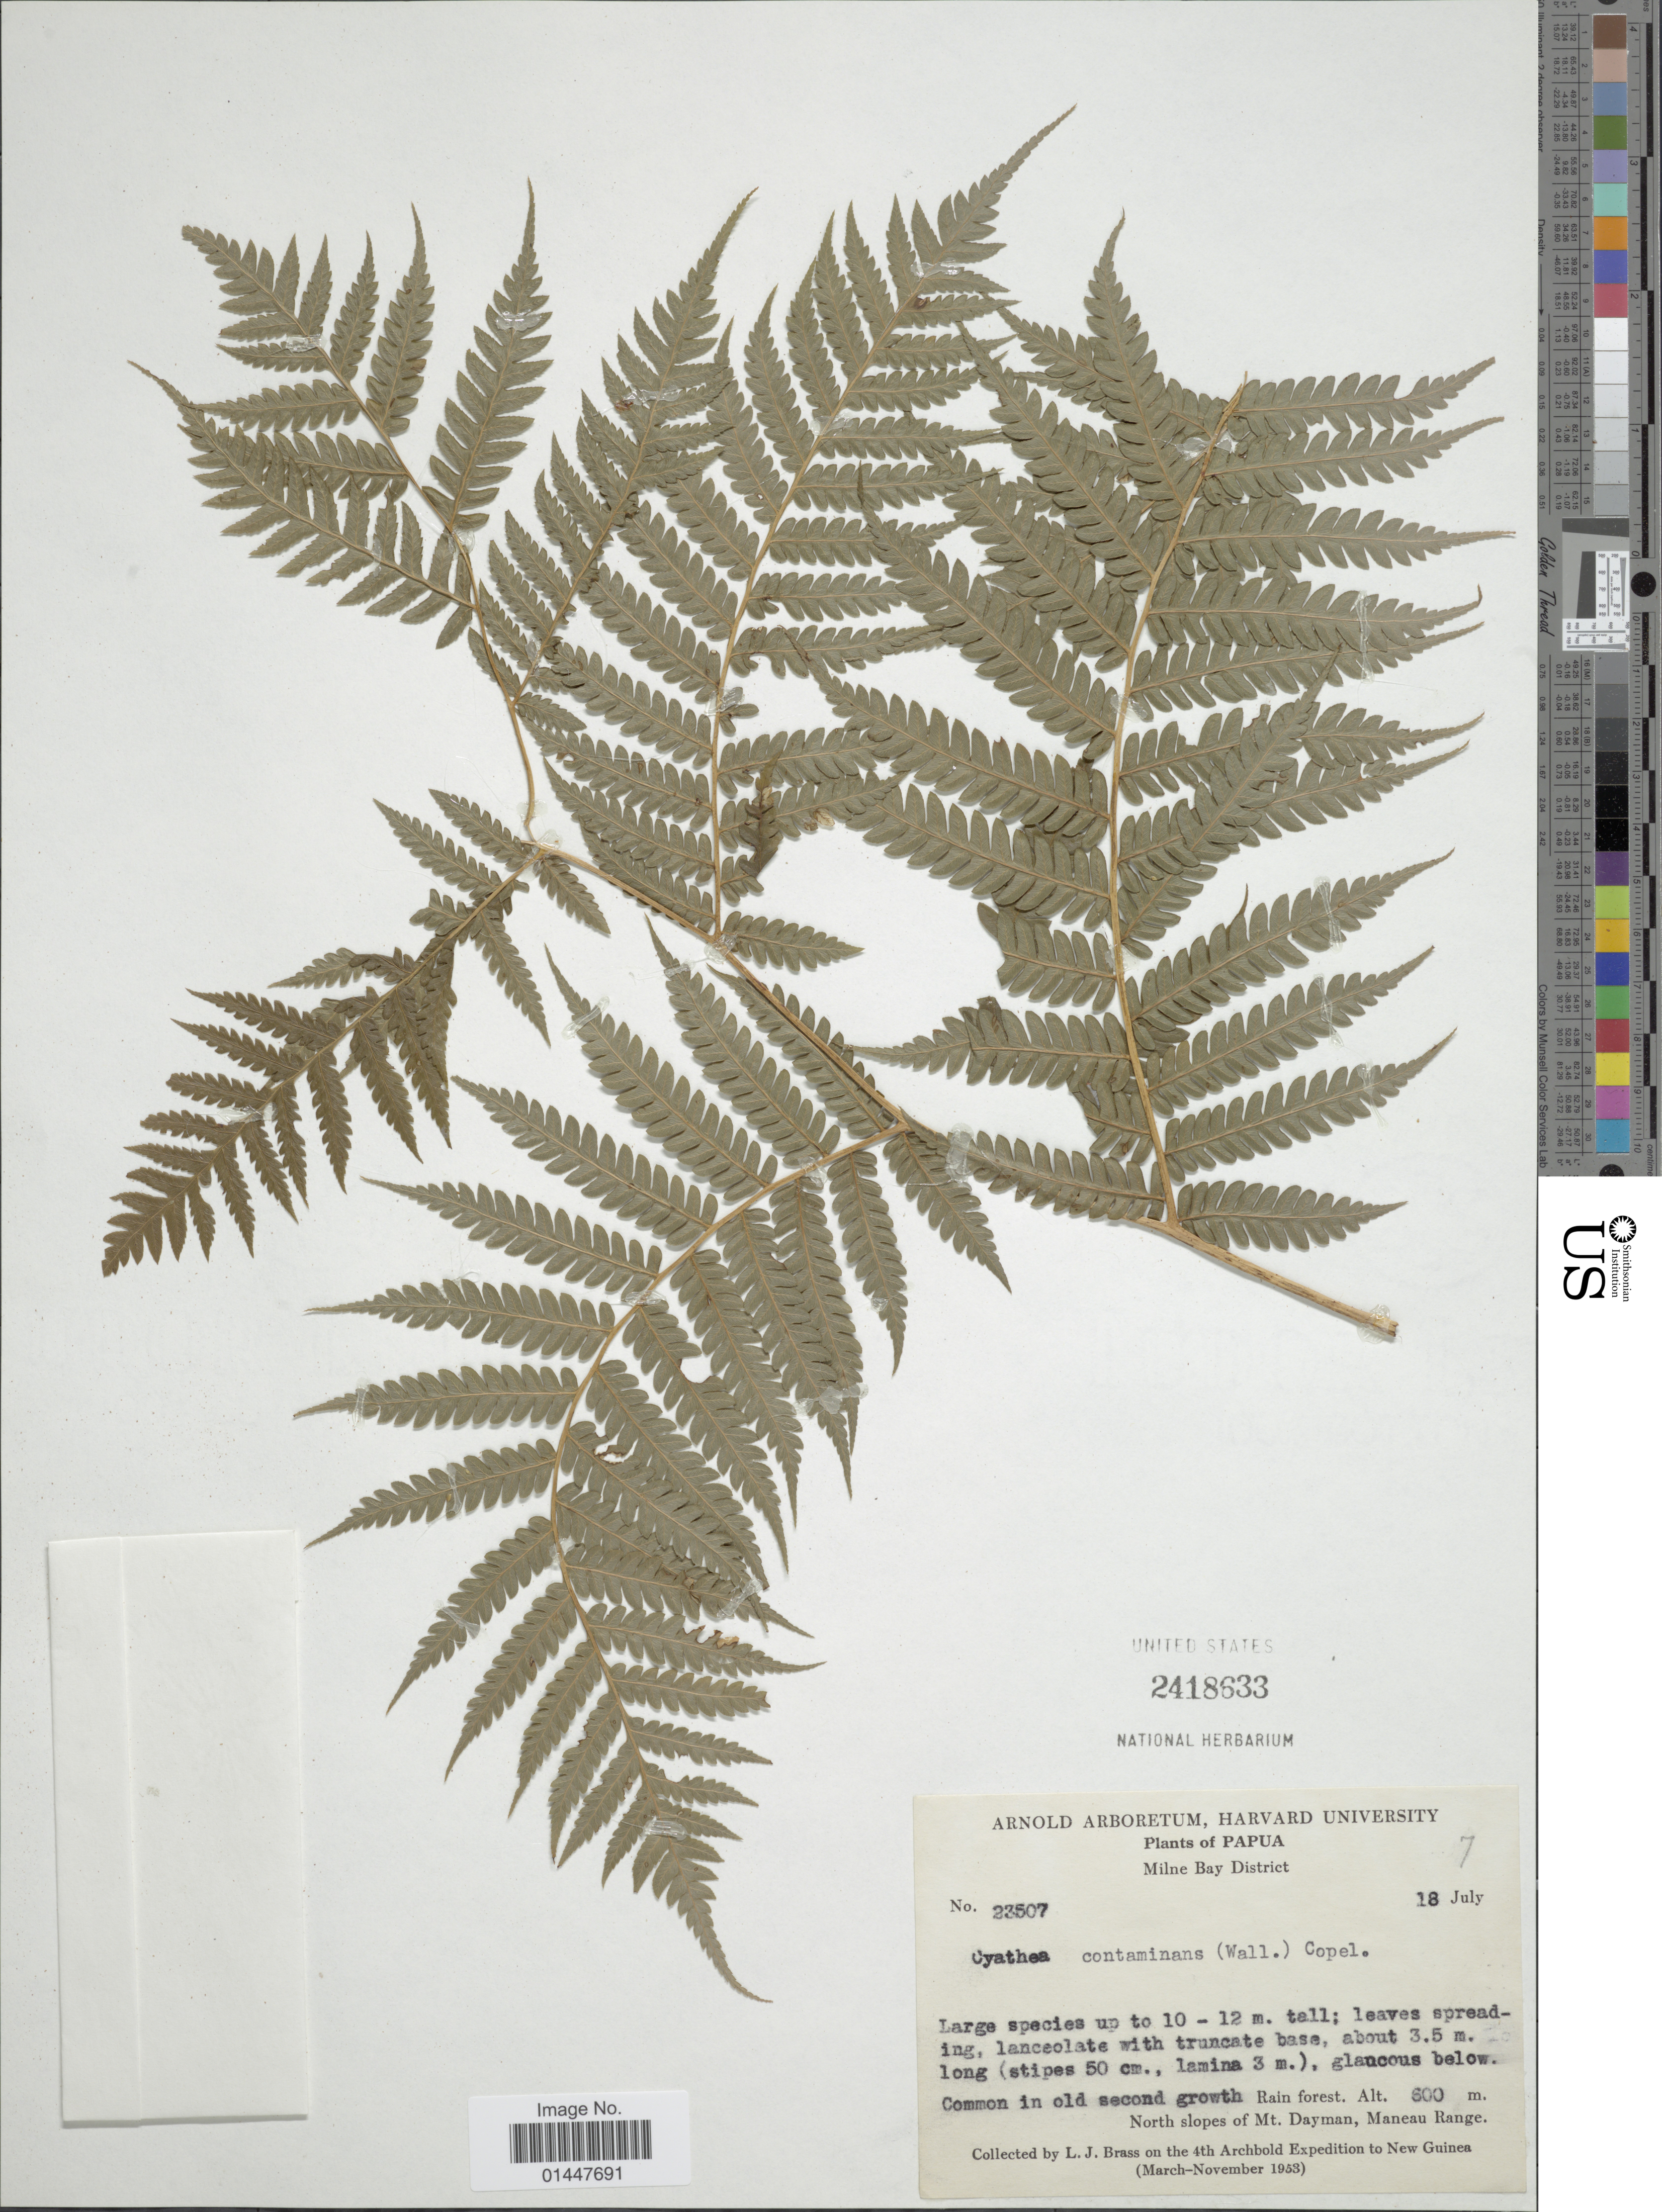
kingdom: Plantae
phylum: Tracheophyta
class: Polypodiopsida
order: Cyatheales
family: Cyatheaceae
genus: Sphaeropteris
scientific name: Sphaeropteris glauca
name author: (Blume) R.M. Tryon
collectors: L. J. Brass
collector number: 23507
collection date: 1953-07-18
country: Papua New Guinea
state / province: Milne Bay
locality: New Guinea. Milne Bay District. Rain forest. North slopes of Mt. Dayman, Maneau Range.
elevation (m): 600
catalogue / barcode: US 2418633